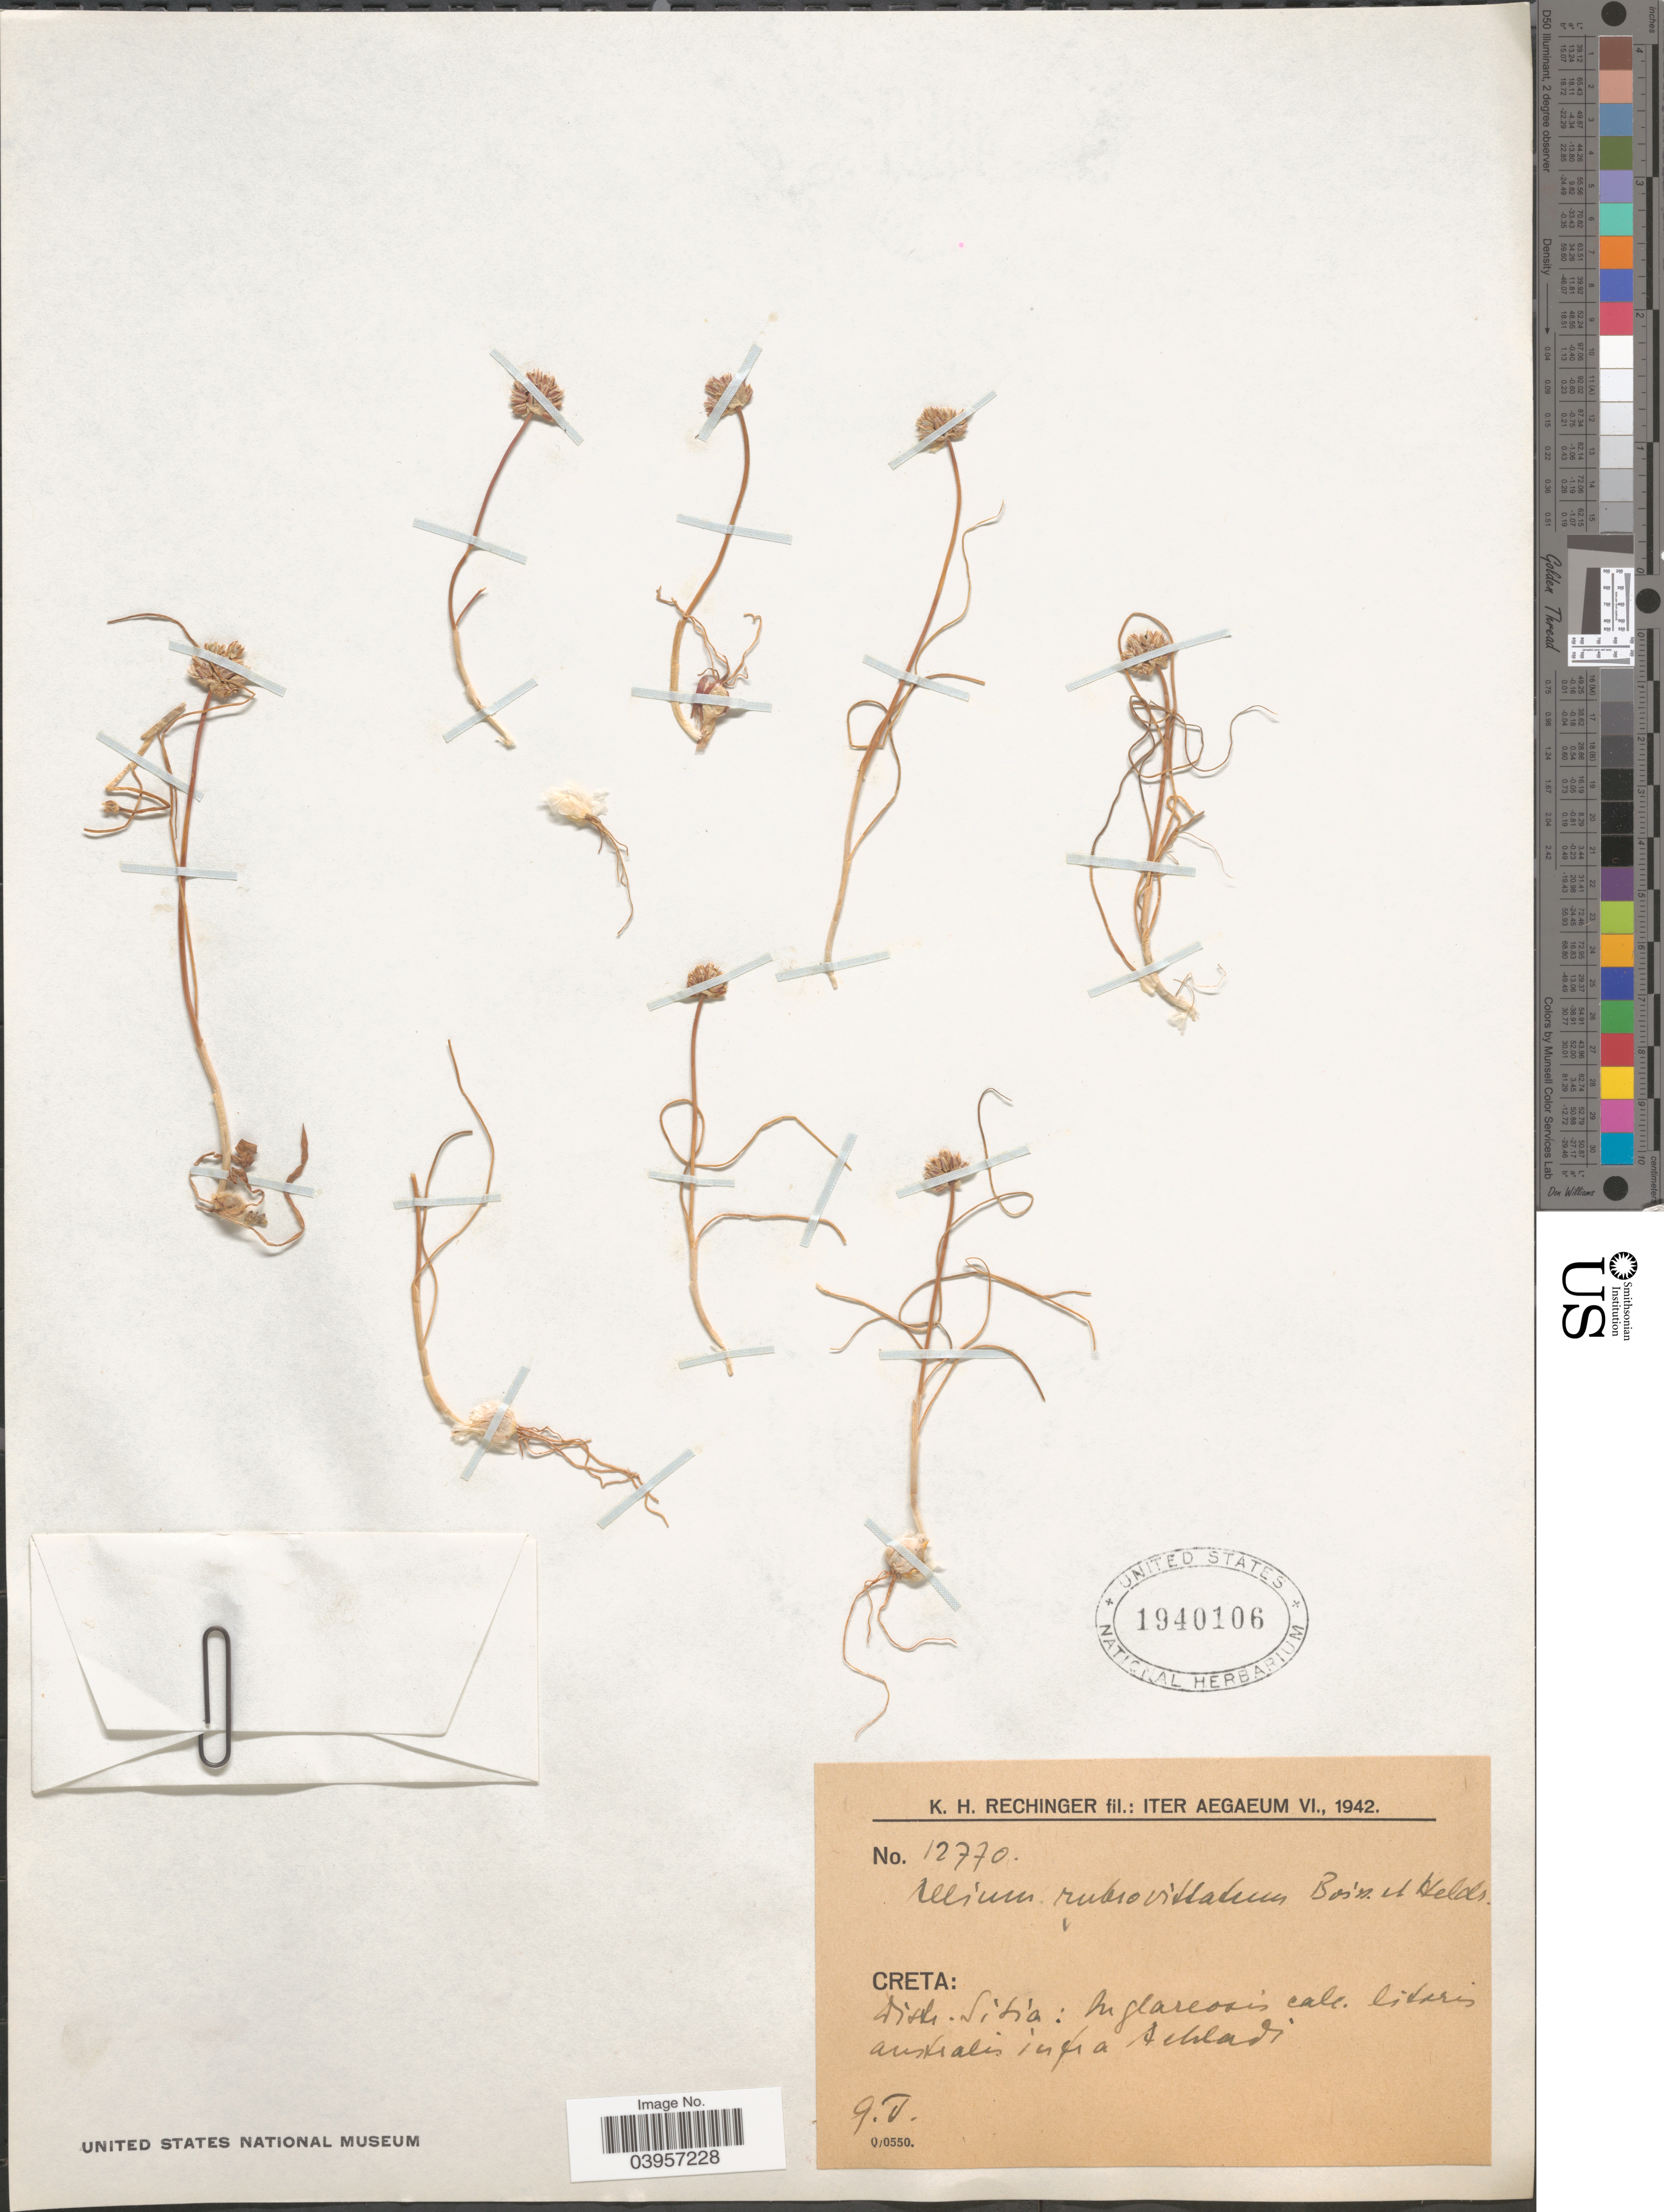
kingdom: Plantae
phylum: Tracheophyta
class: Liliopsida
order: Asparagales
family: Amaryllidaceae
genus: Allium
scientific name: Allium rubrovittatum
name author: Boiss. & Heldr.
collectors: K. H. Rechinger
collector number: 12770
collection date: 1942-05-09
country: Greece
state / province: Crete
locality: Creta. Distr. Silía: In glareosis calc. litaris austialis infra Achladi.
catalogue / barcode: US 1940106